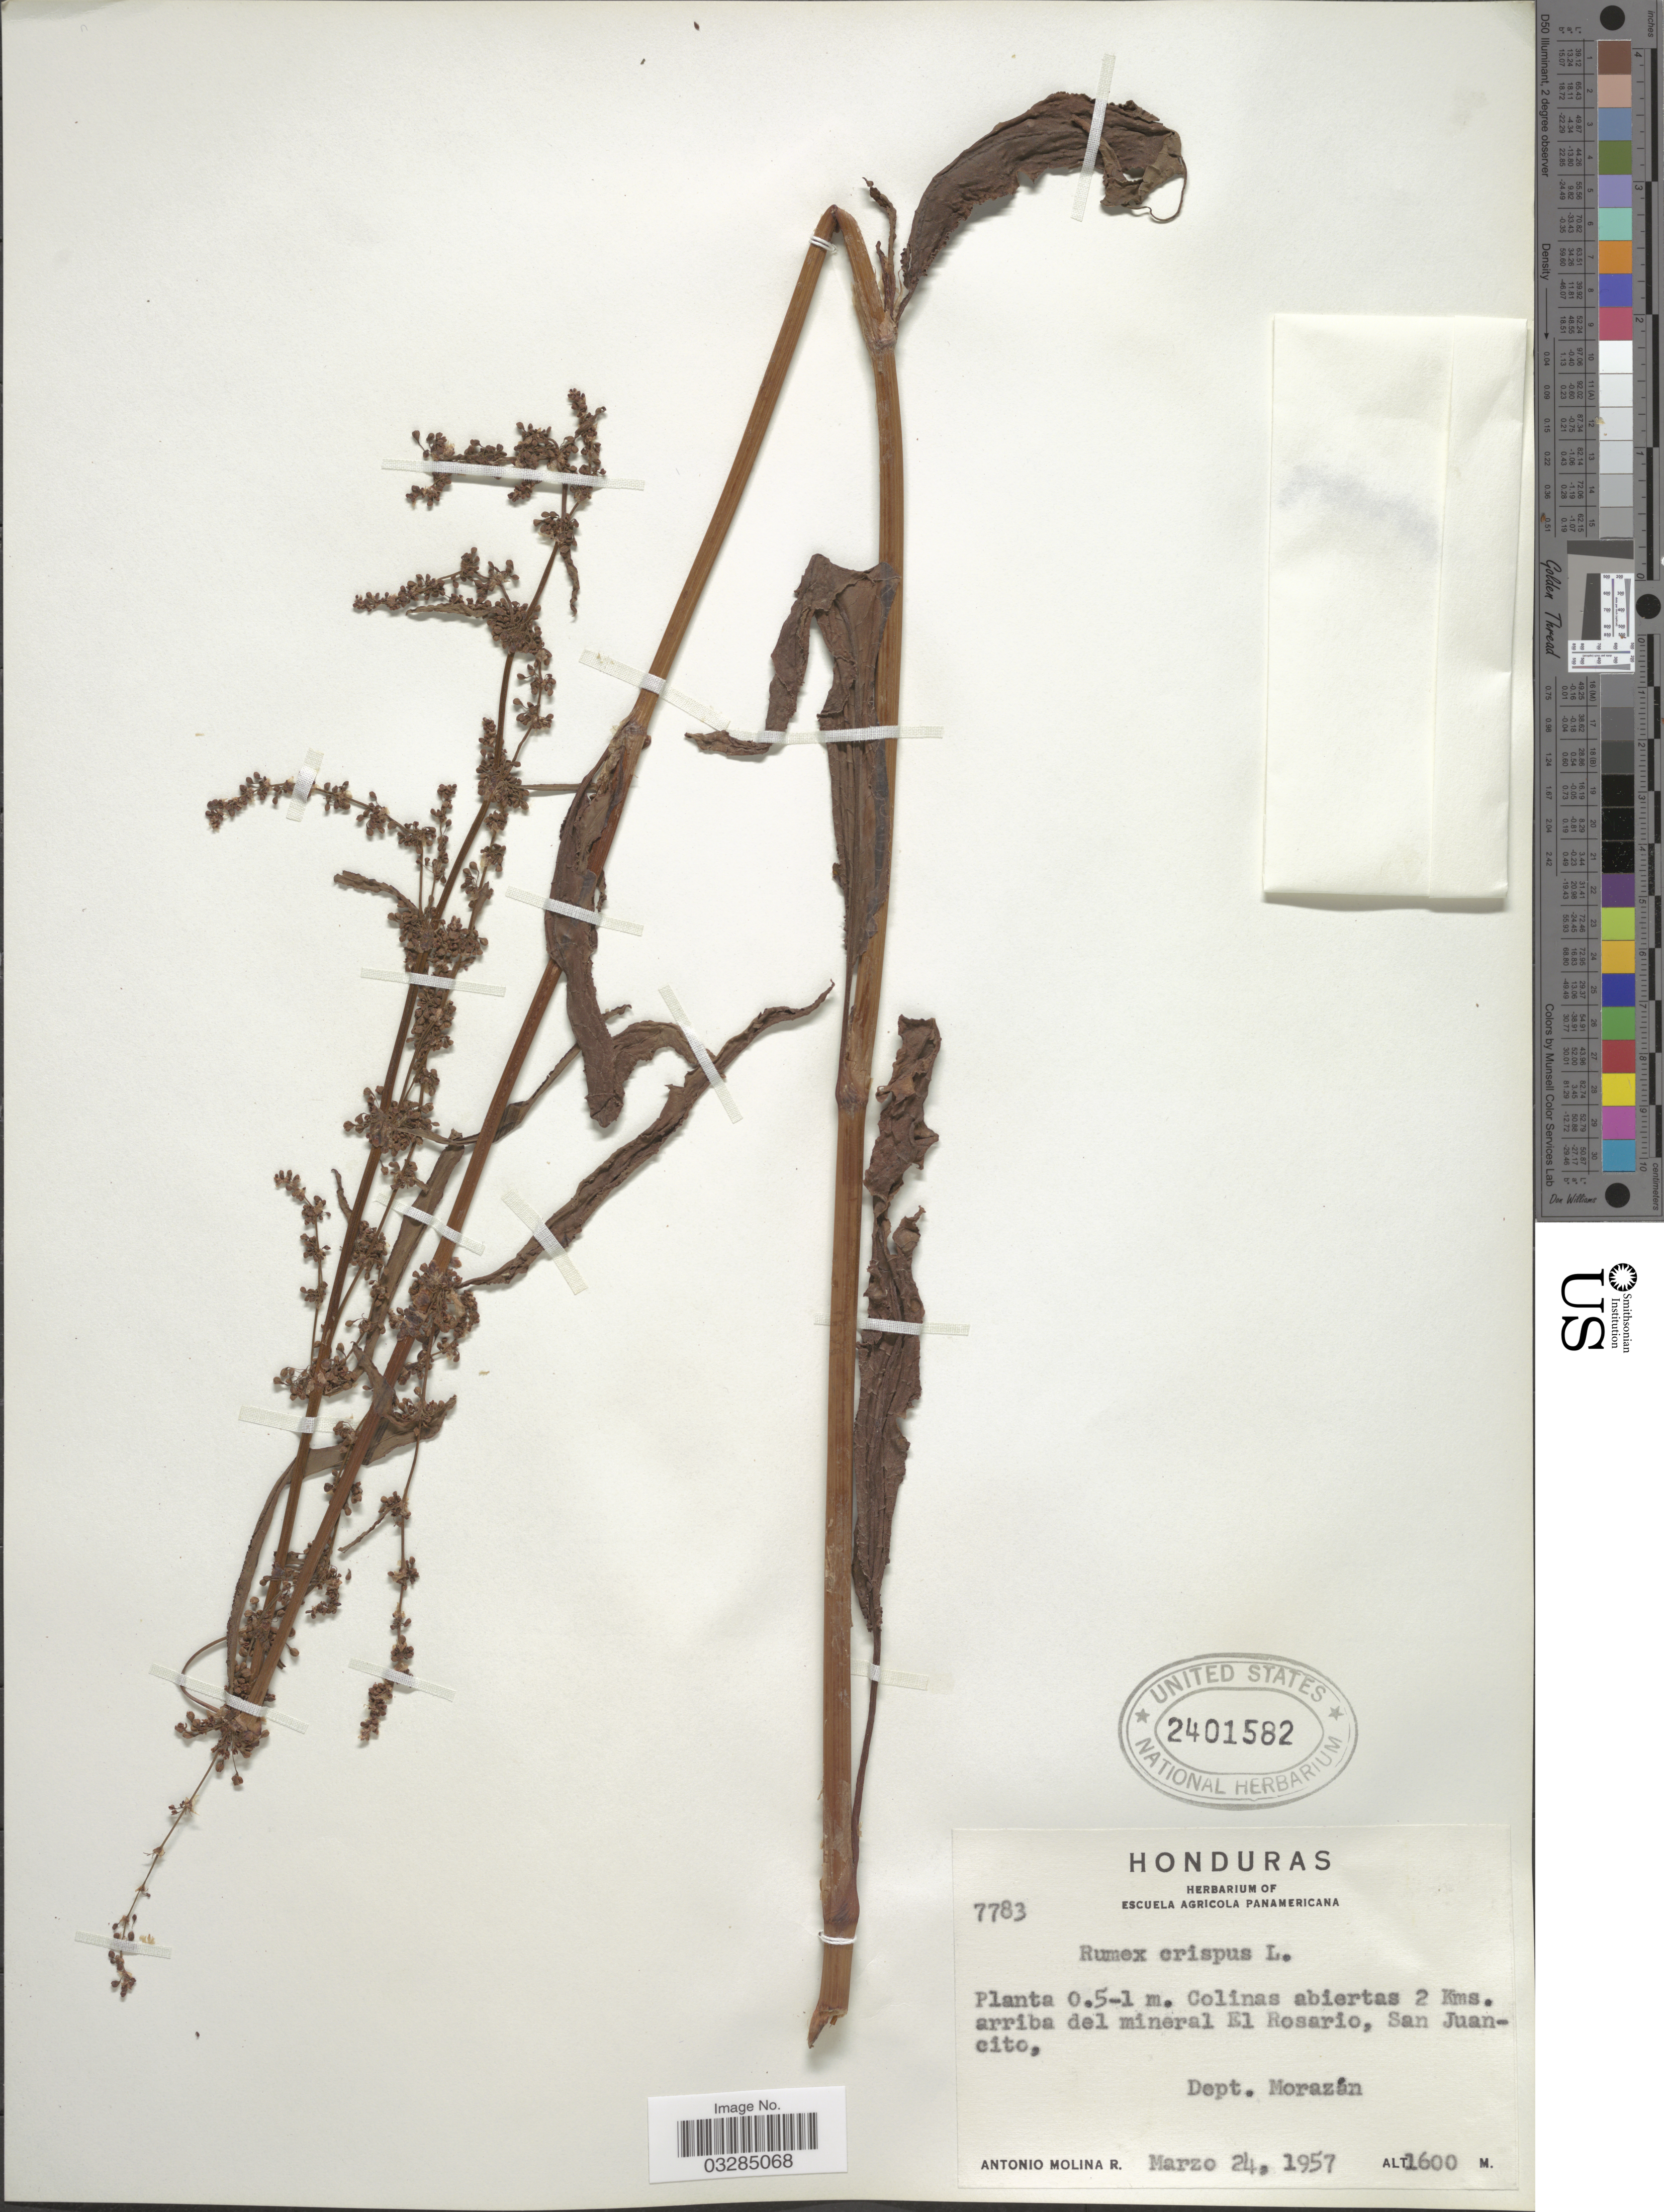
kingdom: Plantae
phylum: Tracheophyta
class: Magnoliopsida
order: Caryophyllales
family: Polygonaceae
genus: Rumex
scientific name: Rumex crispus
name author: L.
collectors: A. Molina R.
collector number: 7783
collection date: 1957-03-24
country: Honduras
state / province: Fco. Morazán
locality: Colinas abiertas 2 Kms. arriba del mineral El Rosario, San Juancito, Dept. Morazán.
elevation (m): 1600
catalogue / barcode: US 2401582